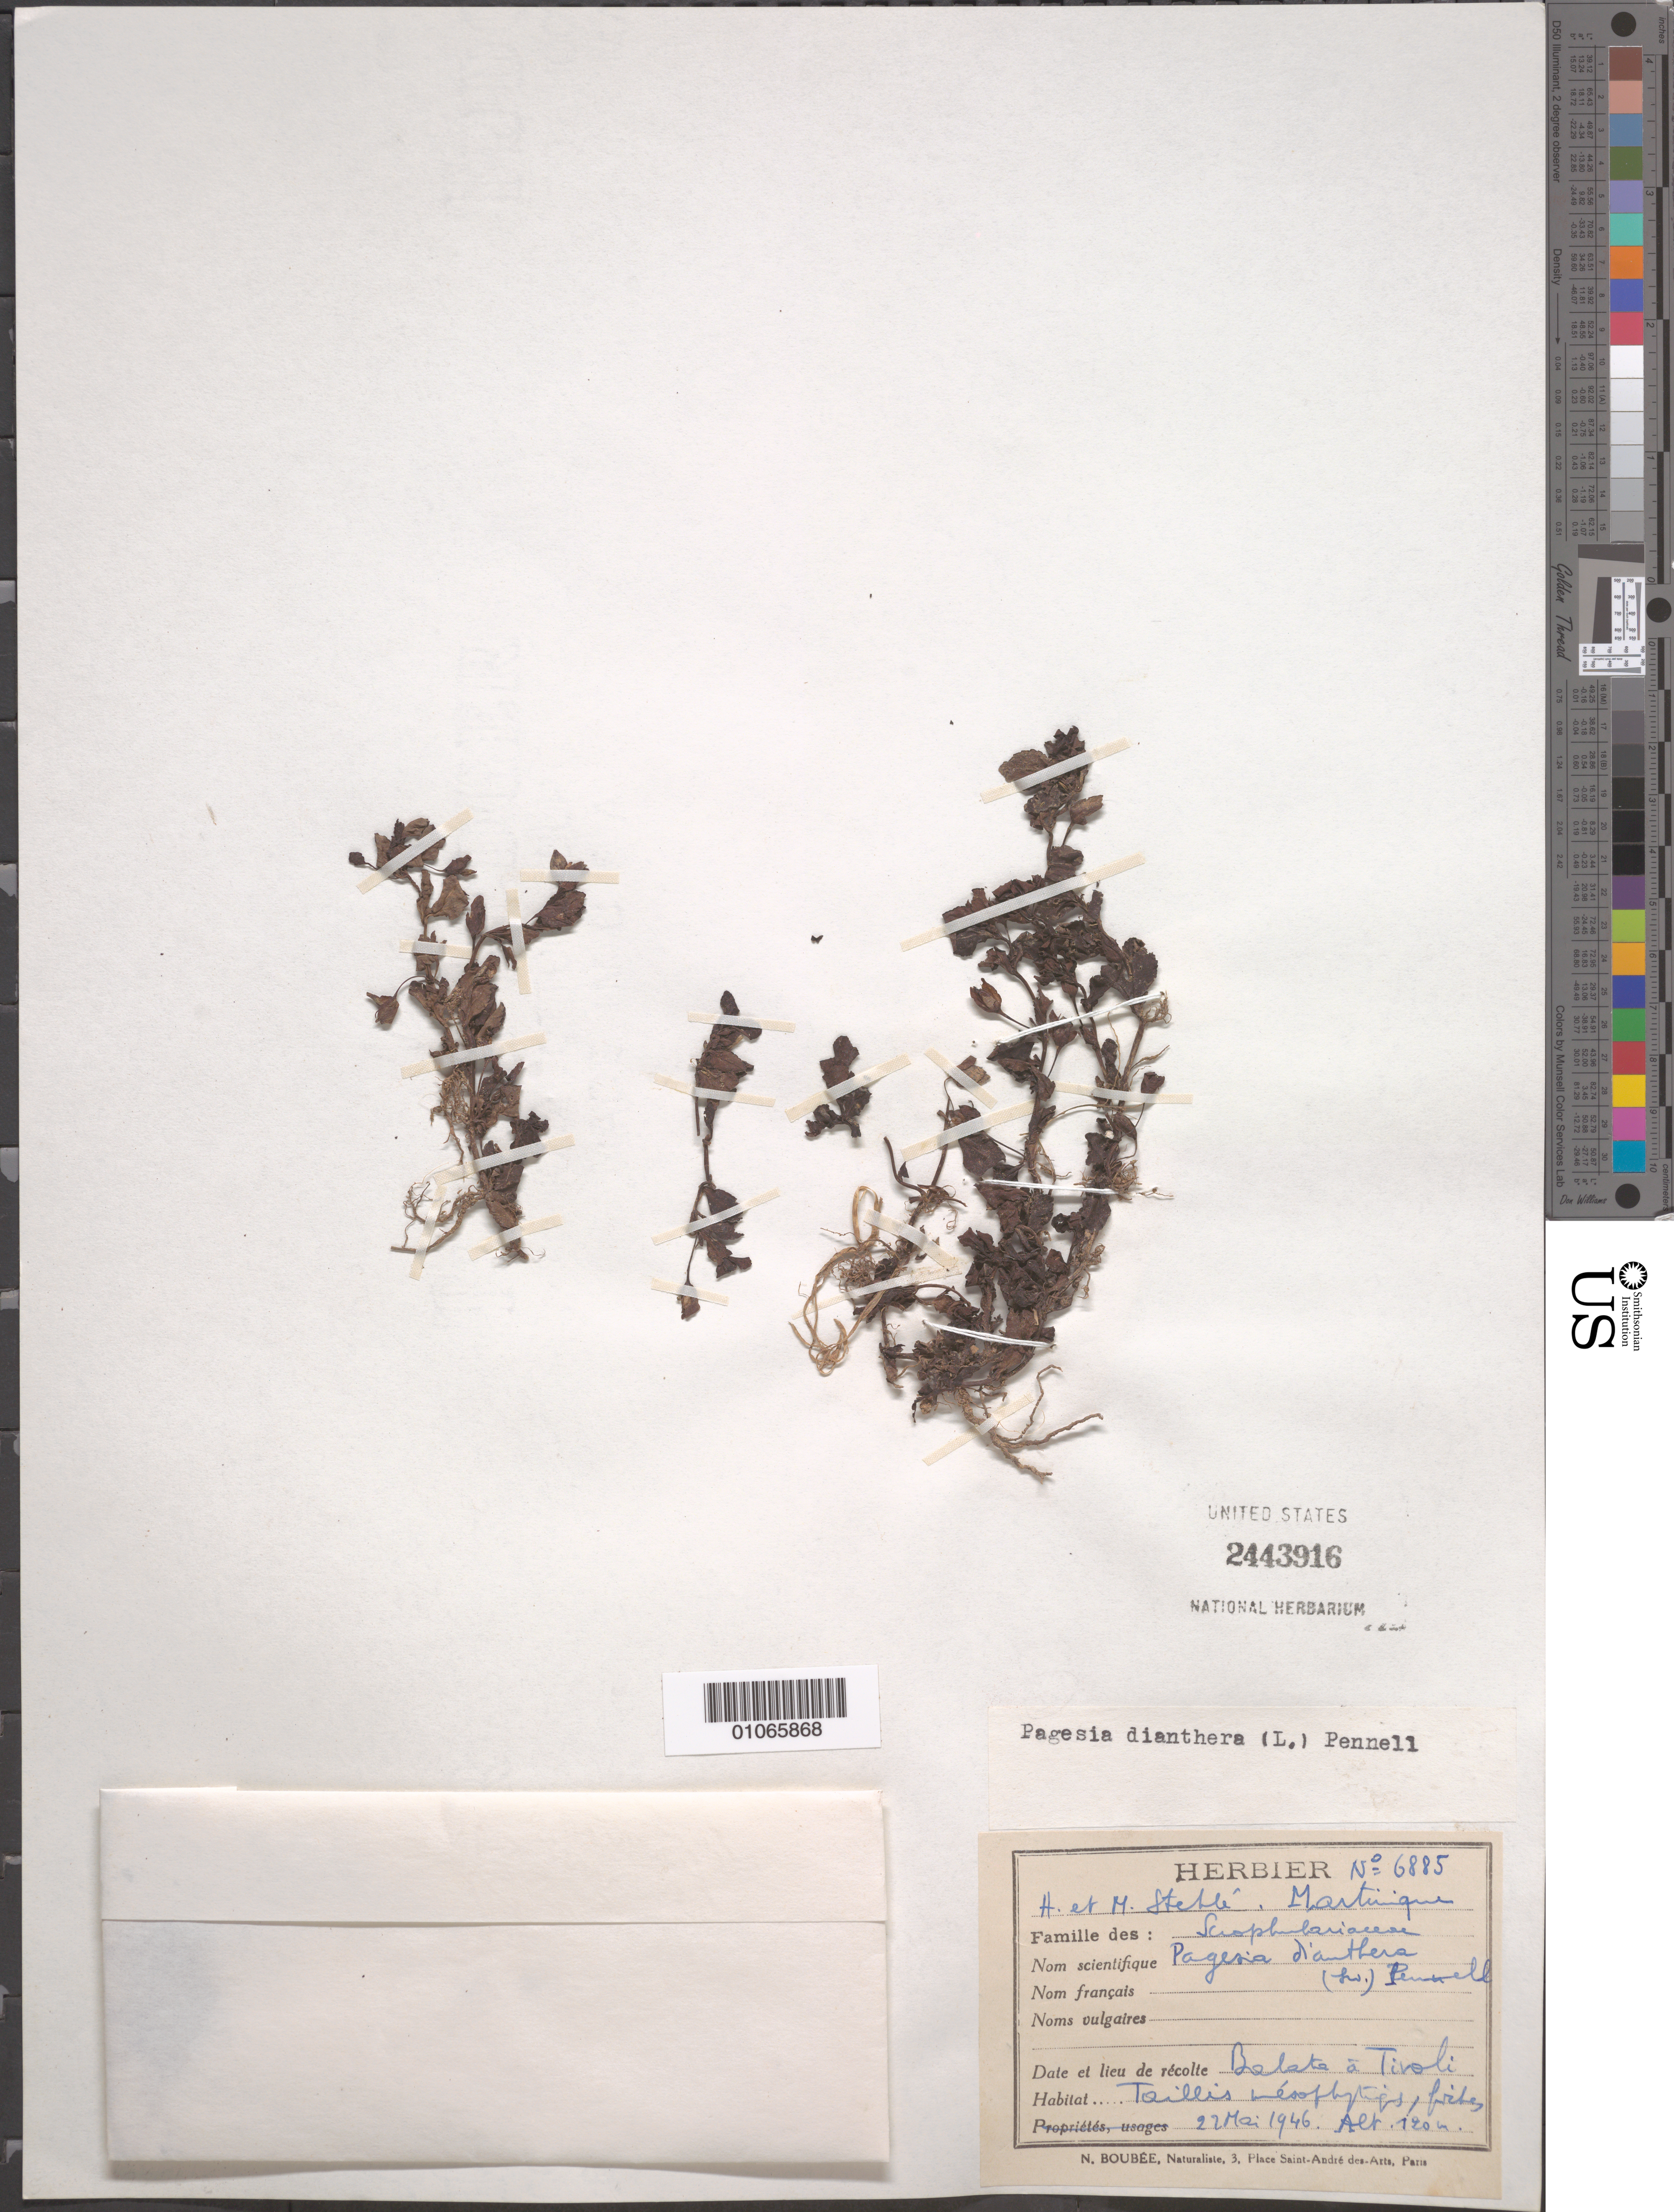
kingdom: Plantae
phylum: Tracheophyta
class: Magnoliopsida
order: Lamiales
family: Plantaginaceae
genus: Mecardonia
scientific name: Mecardonia procumbens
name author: (Mill.) Small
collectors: H. Stehlé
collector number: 6885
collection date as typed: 22 May 1946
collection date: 1946-05-22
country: Grenada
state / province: Saint Andrew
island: Grenada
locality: Belata to Tivoli. Wastelands, fallow lands, mesophytic sites.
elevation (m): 120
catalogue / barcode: US 2443916